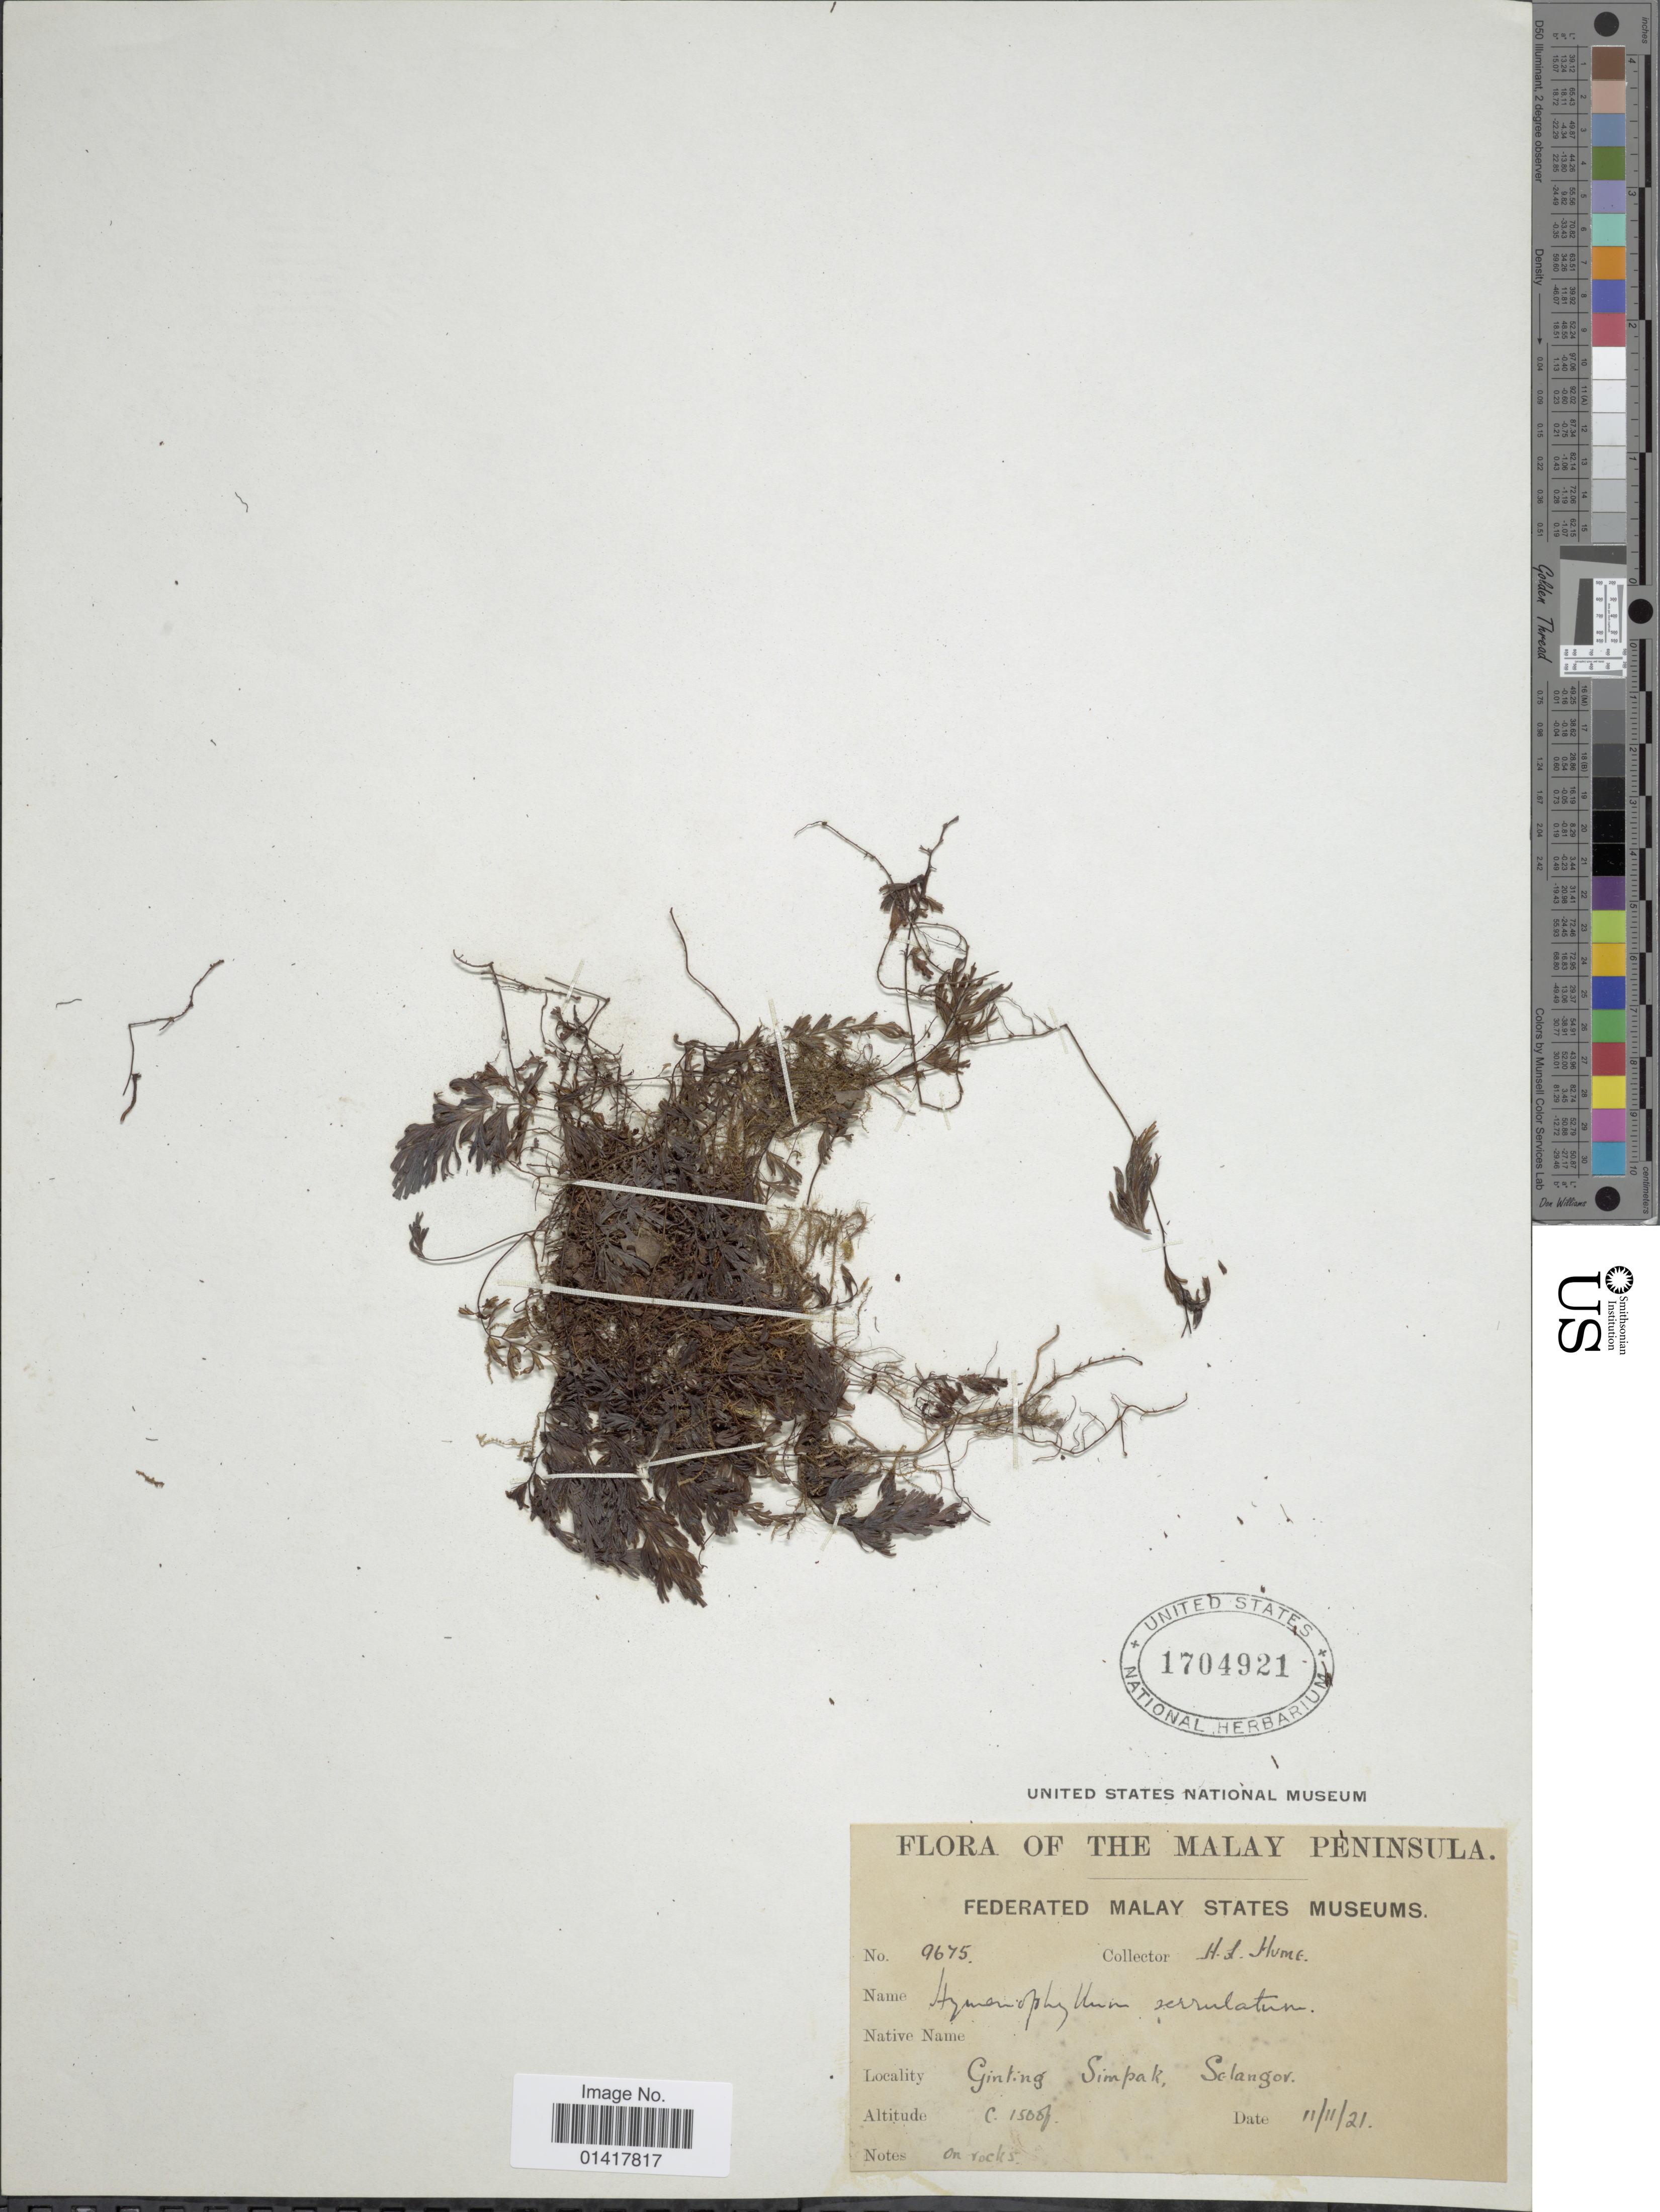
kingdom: Plantae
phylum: Tracheophyta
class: Polypodiopsida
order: Hymenophyllales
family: Hymenophyllaceae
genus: Hymenophyllum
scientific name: Hymenophyllum meyenianum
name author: (C. Presl) Copel.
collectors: H. Hume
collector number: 9675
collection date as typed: Transcribed d/m/y: 11/11/21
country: Malaysia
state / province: Selangor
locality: Ginting Simpak, Malay Peninsula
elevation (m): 457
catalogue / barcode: US 170492